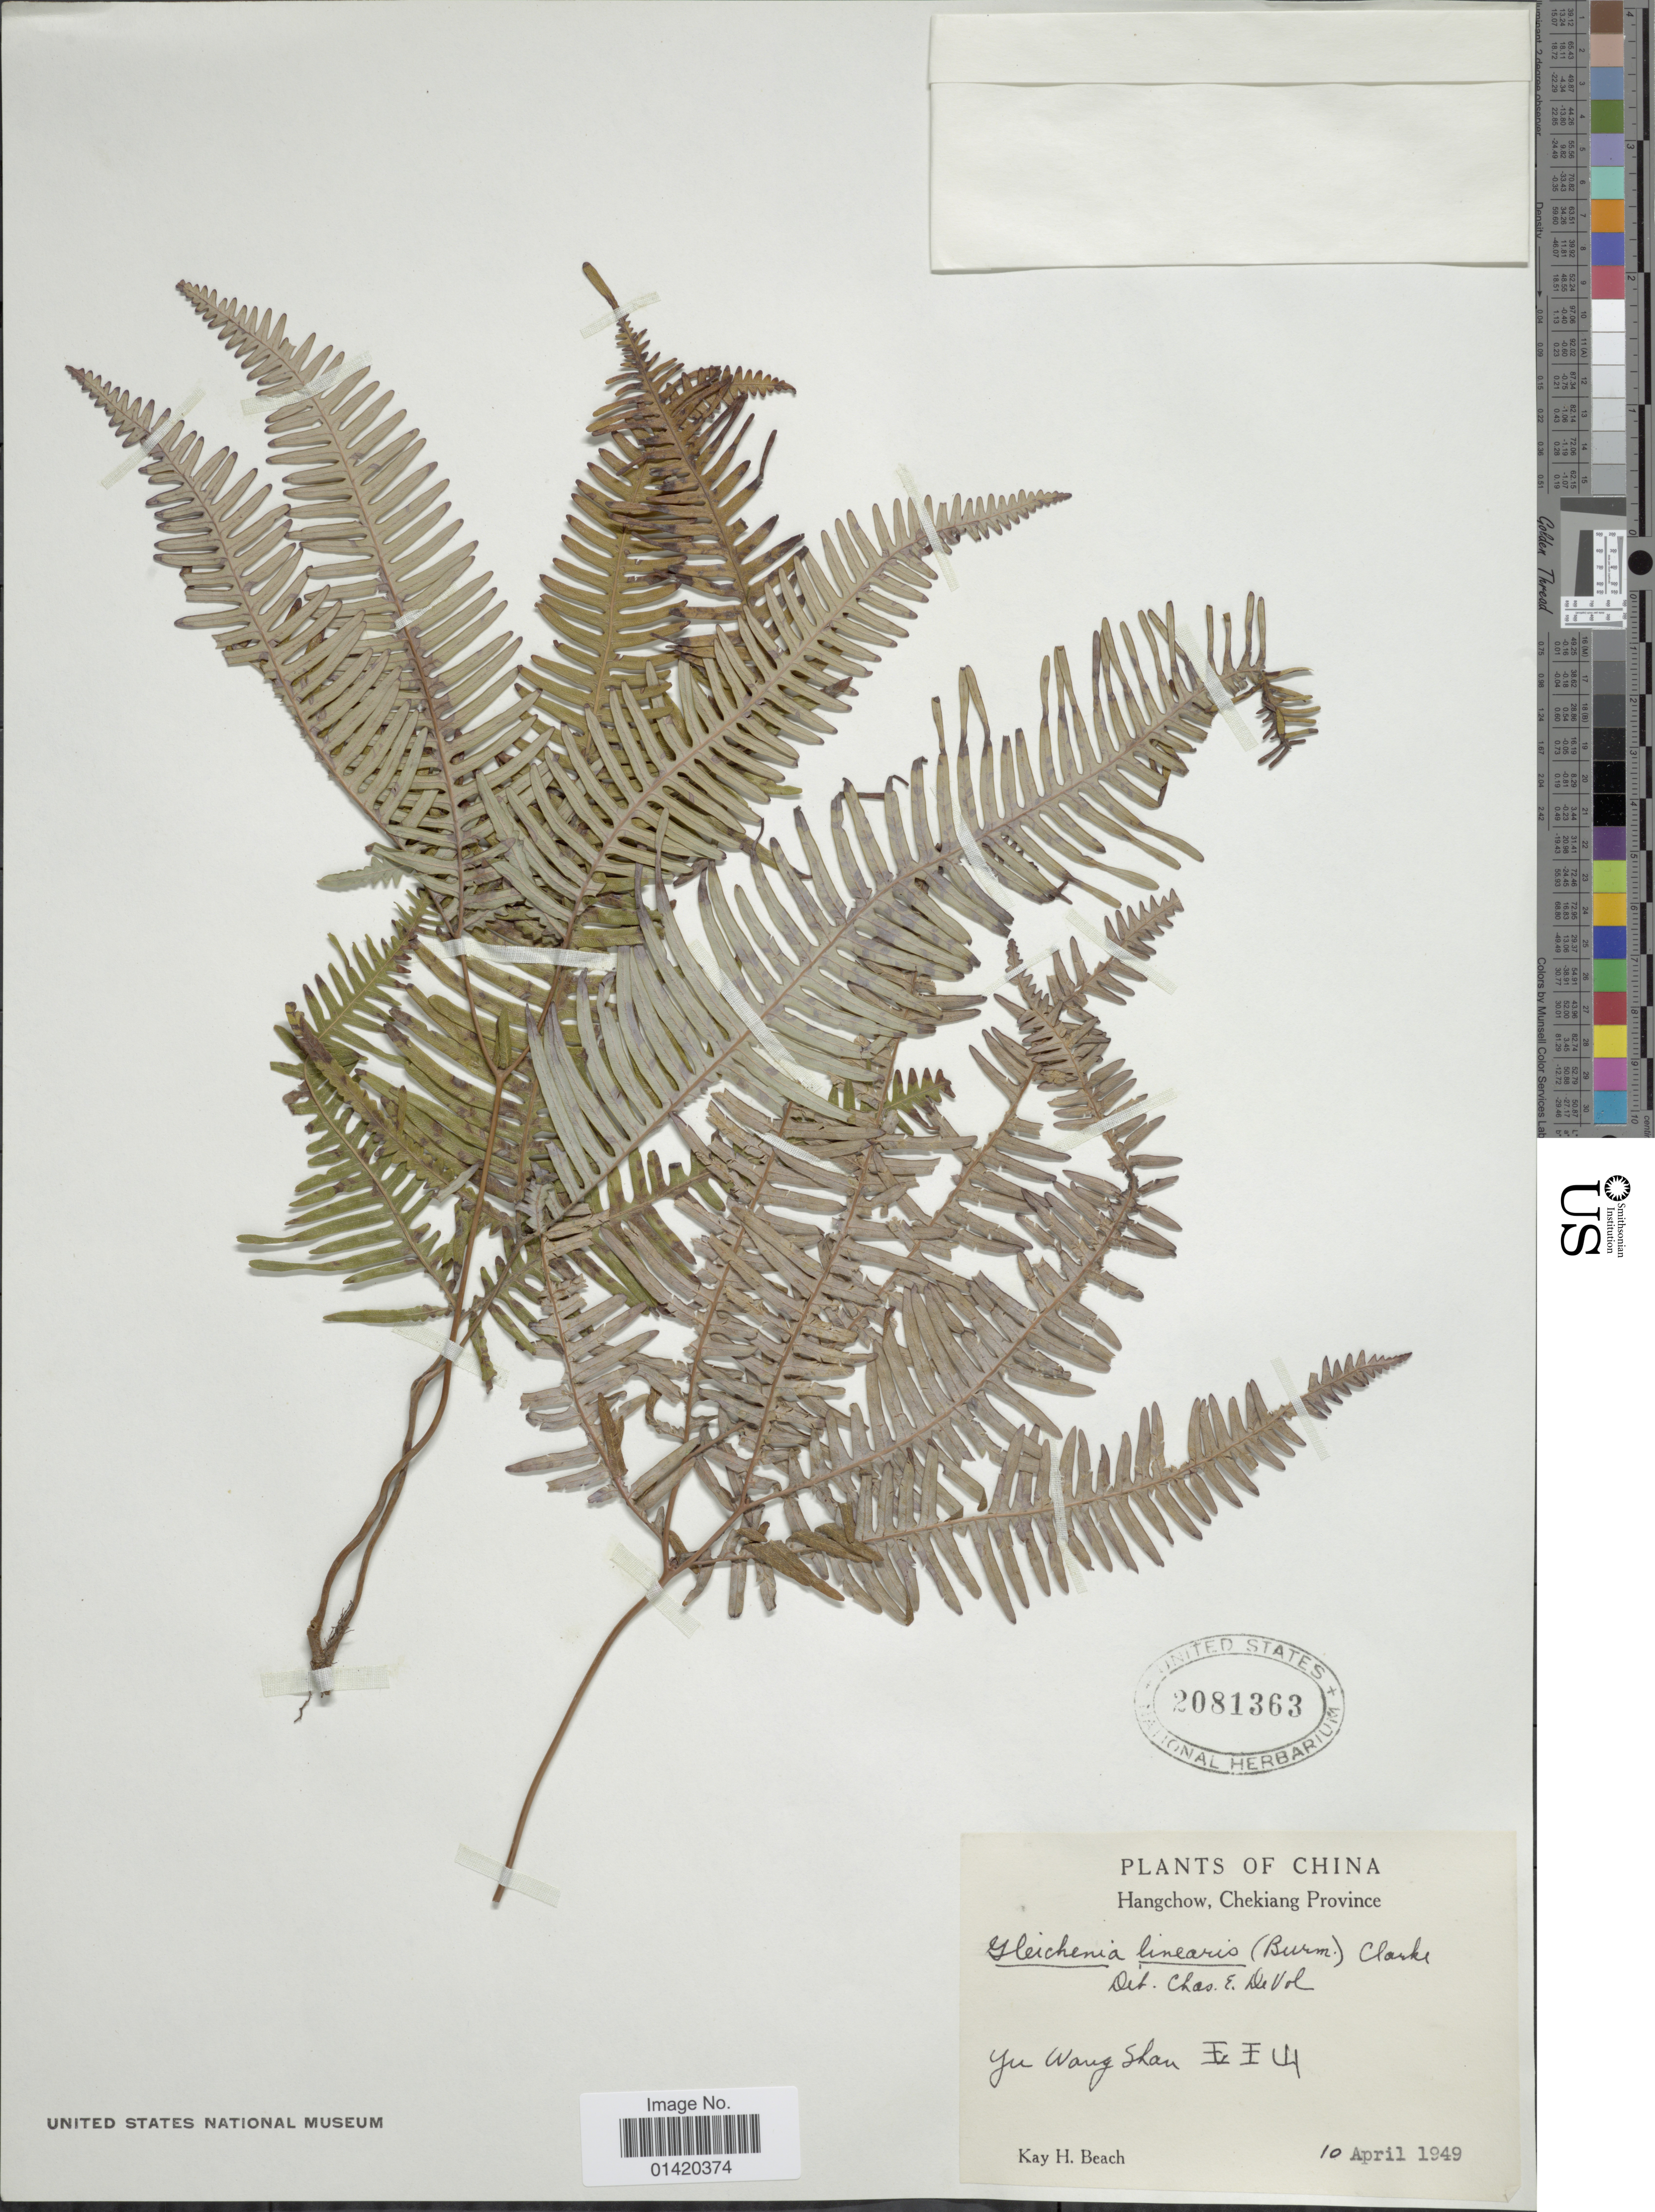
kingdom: Plantae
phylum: Tracheophyta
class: Polypodiopsida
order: Gleicheniales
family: Gleicheniaceae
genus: Dicranopteris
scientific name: Dicranopteris linearis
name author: (Burm. f.) Underw.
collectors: K. H. Beach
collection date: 1949-04-10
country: China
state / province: Zhejiang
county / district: Hangzhou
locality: Hangchow, YuHuaMountains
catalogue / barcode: US 2081363